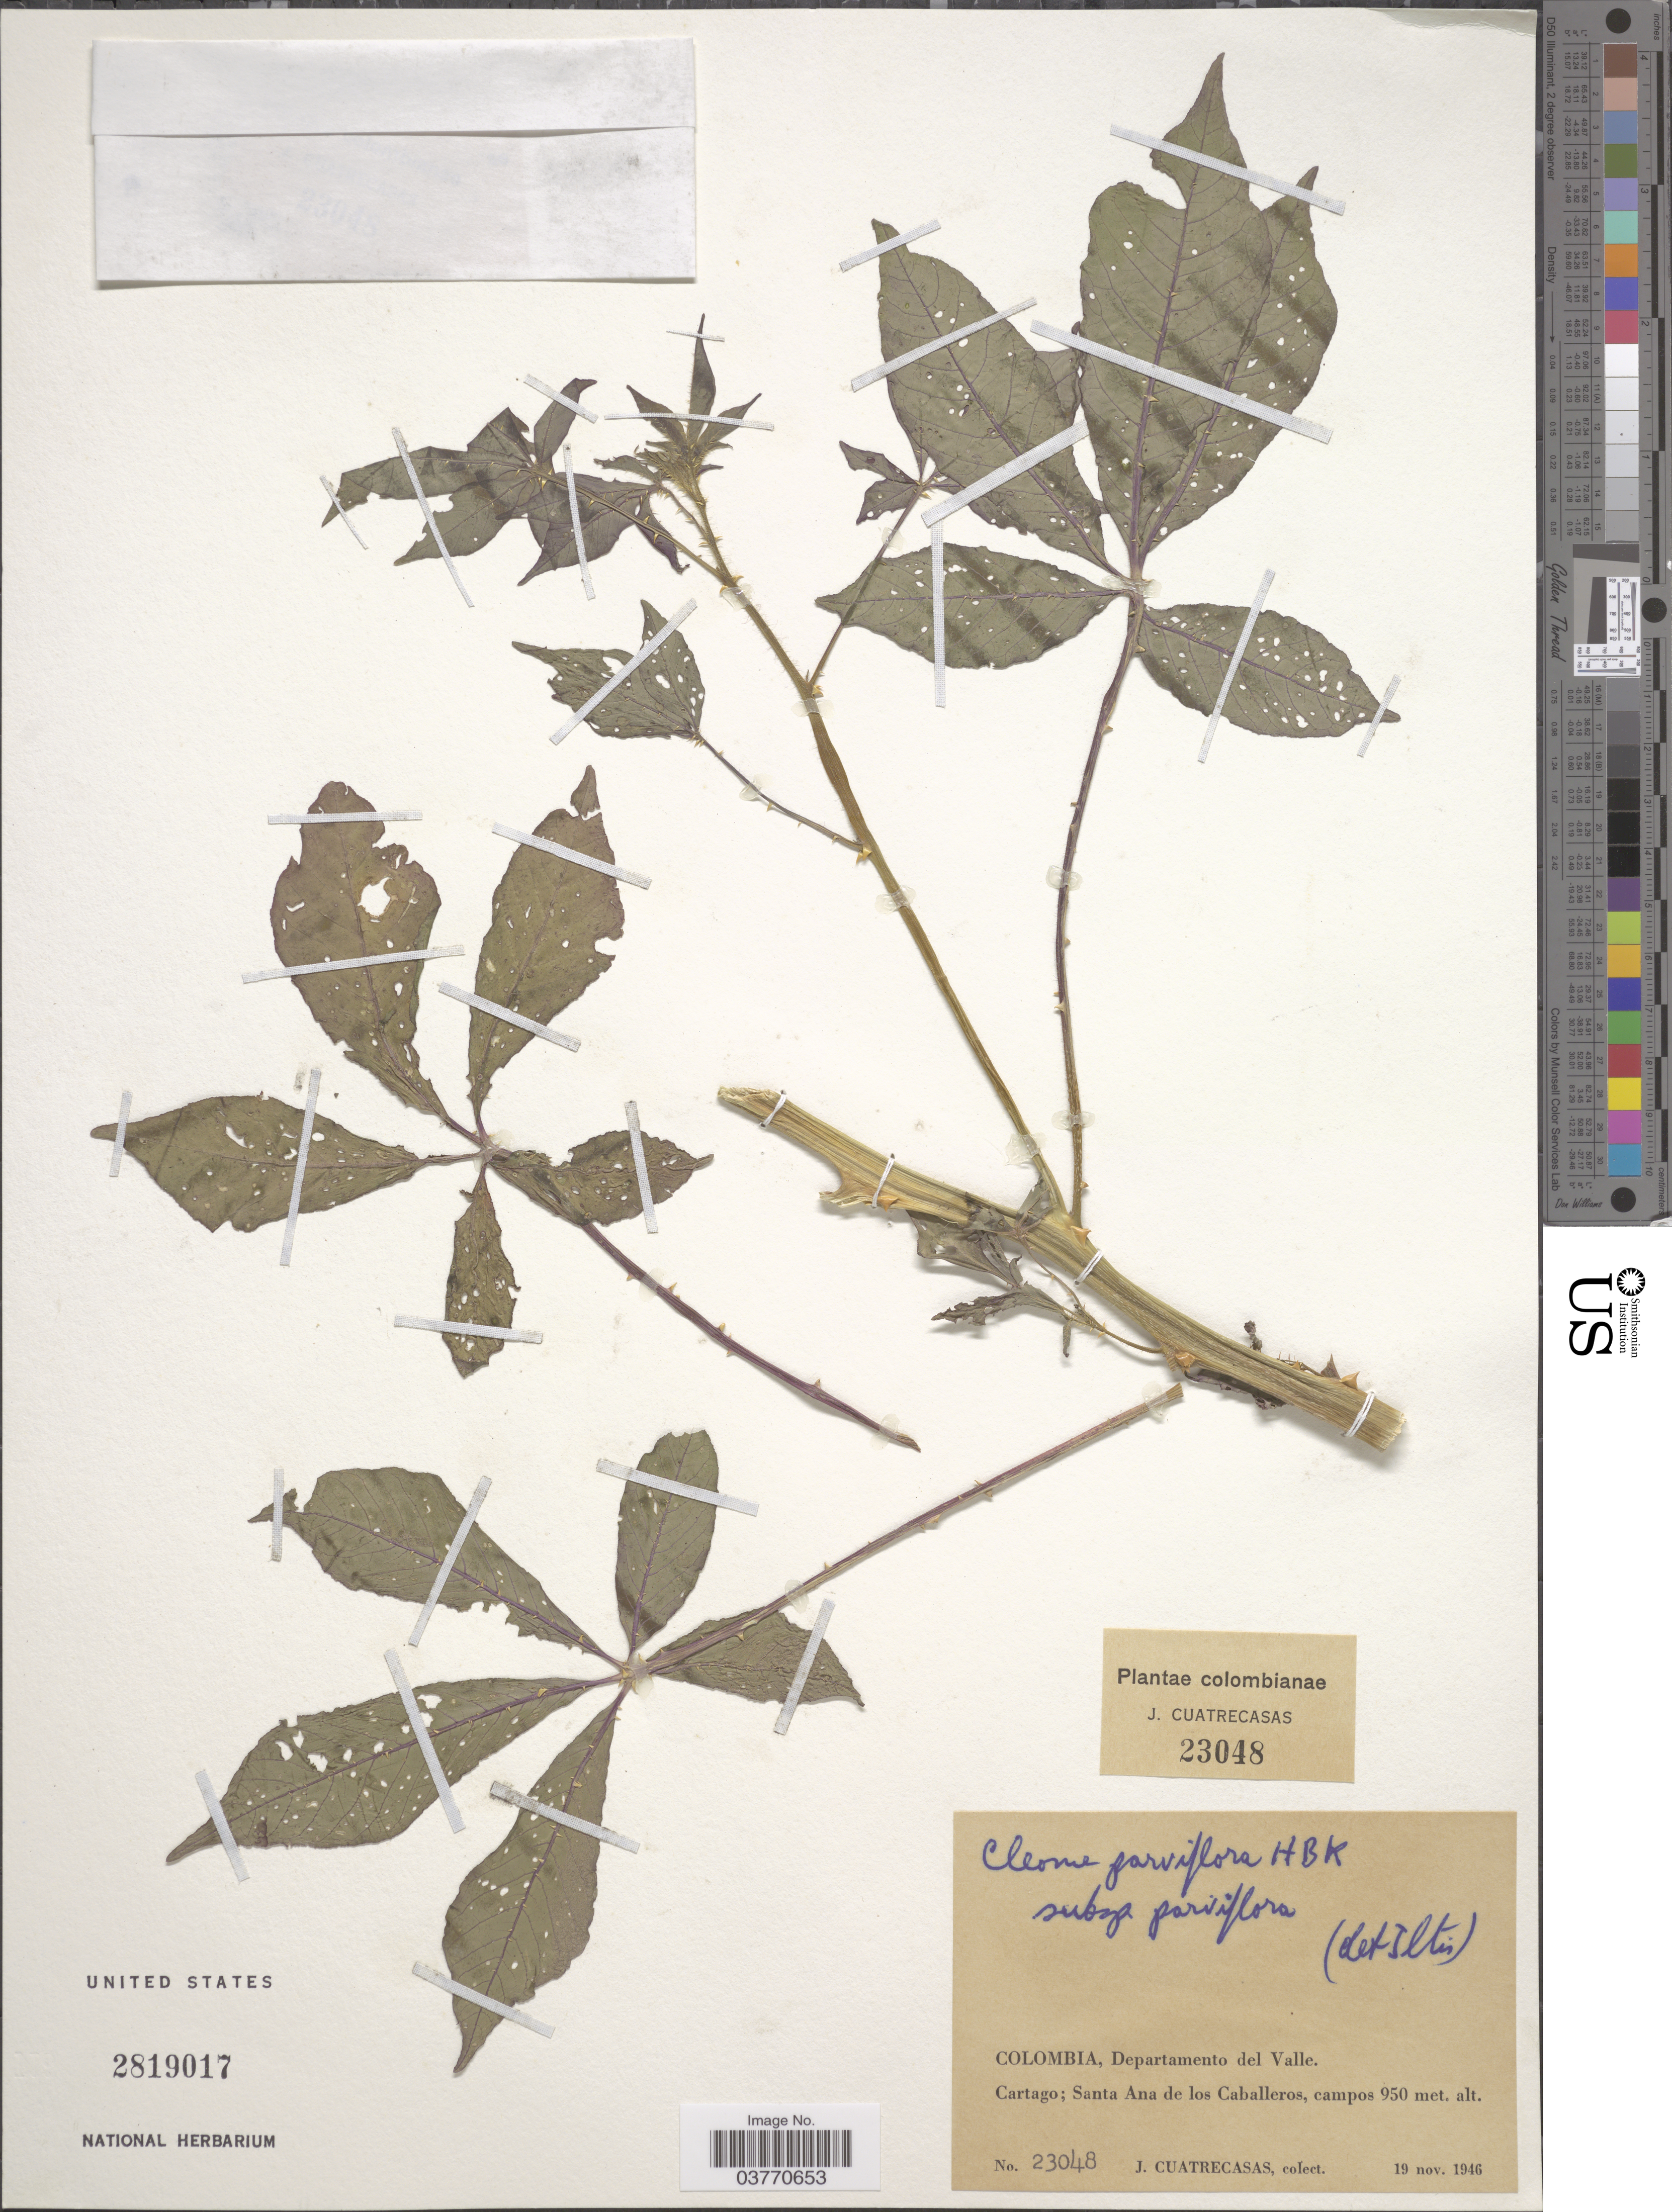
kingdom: Plantae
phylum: Tracheophyta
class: Magnoliopsida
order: Brassicales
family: Cleomaceae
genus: Tarenaya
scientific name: Tarenaya parviflora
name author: (Kunth) Iltis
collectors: J. Cuatrecasas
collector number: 23048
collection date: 1946-11-19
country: Colombia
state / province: Valle del Cauca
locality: Departamento del Valle. Cartago; Santa Ana de los Caballeros, campos.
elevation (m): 950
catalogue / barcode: US 2819017